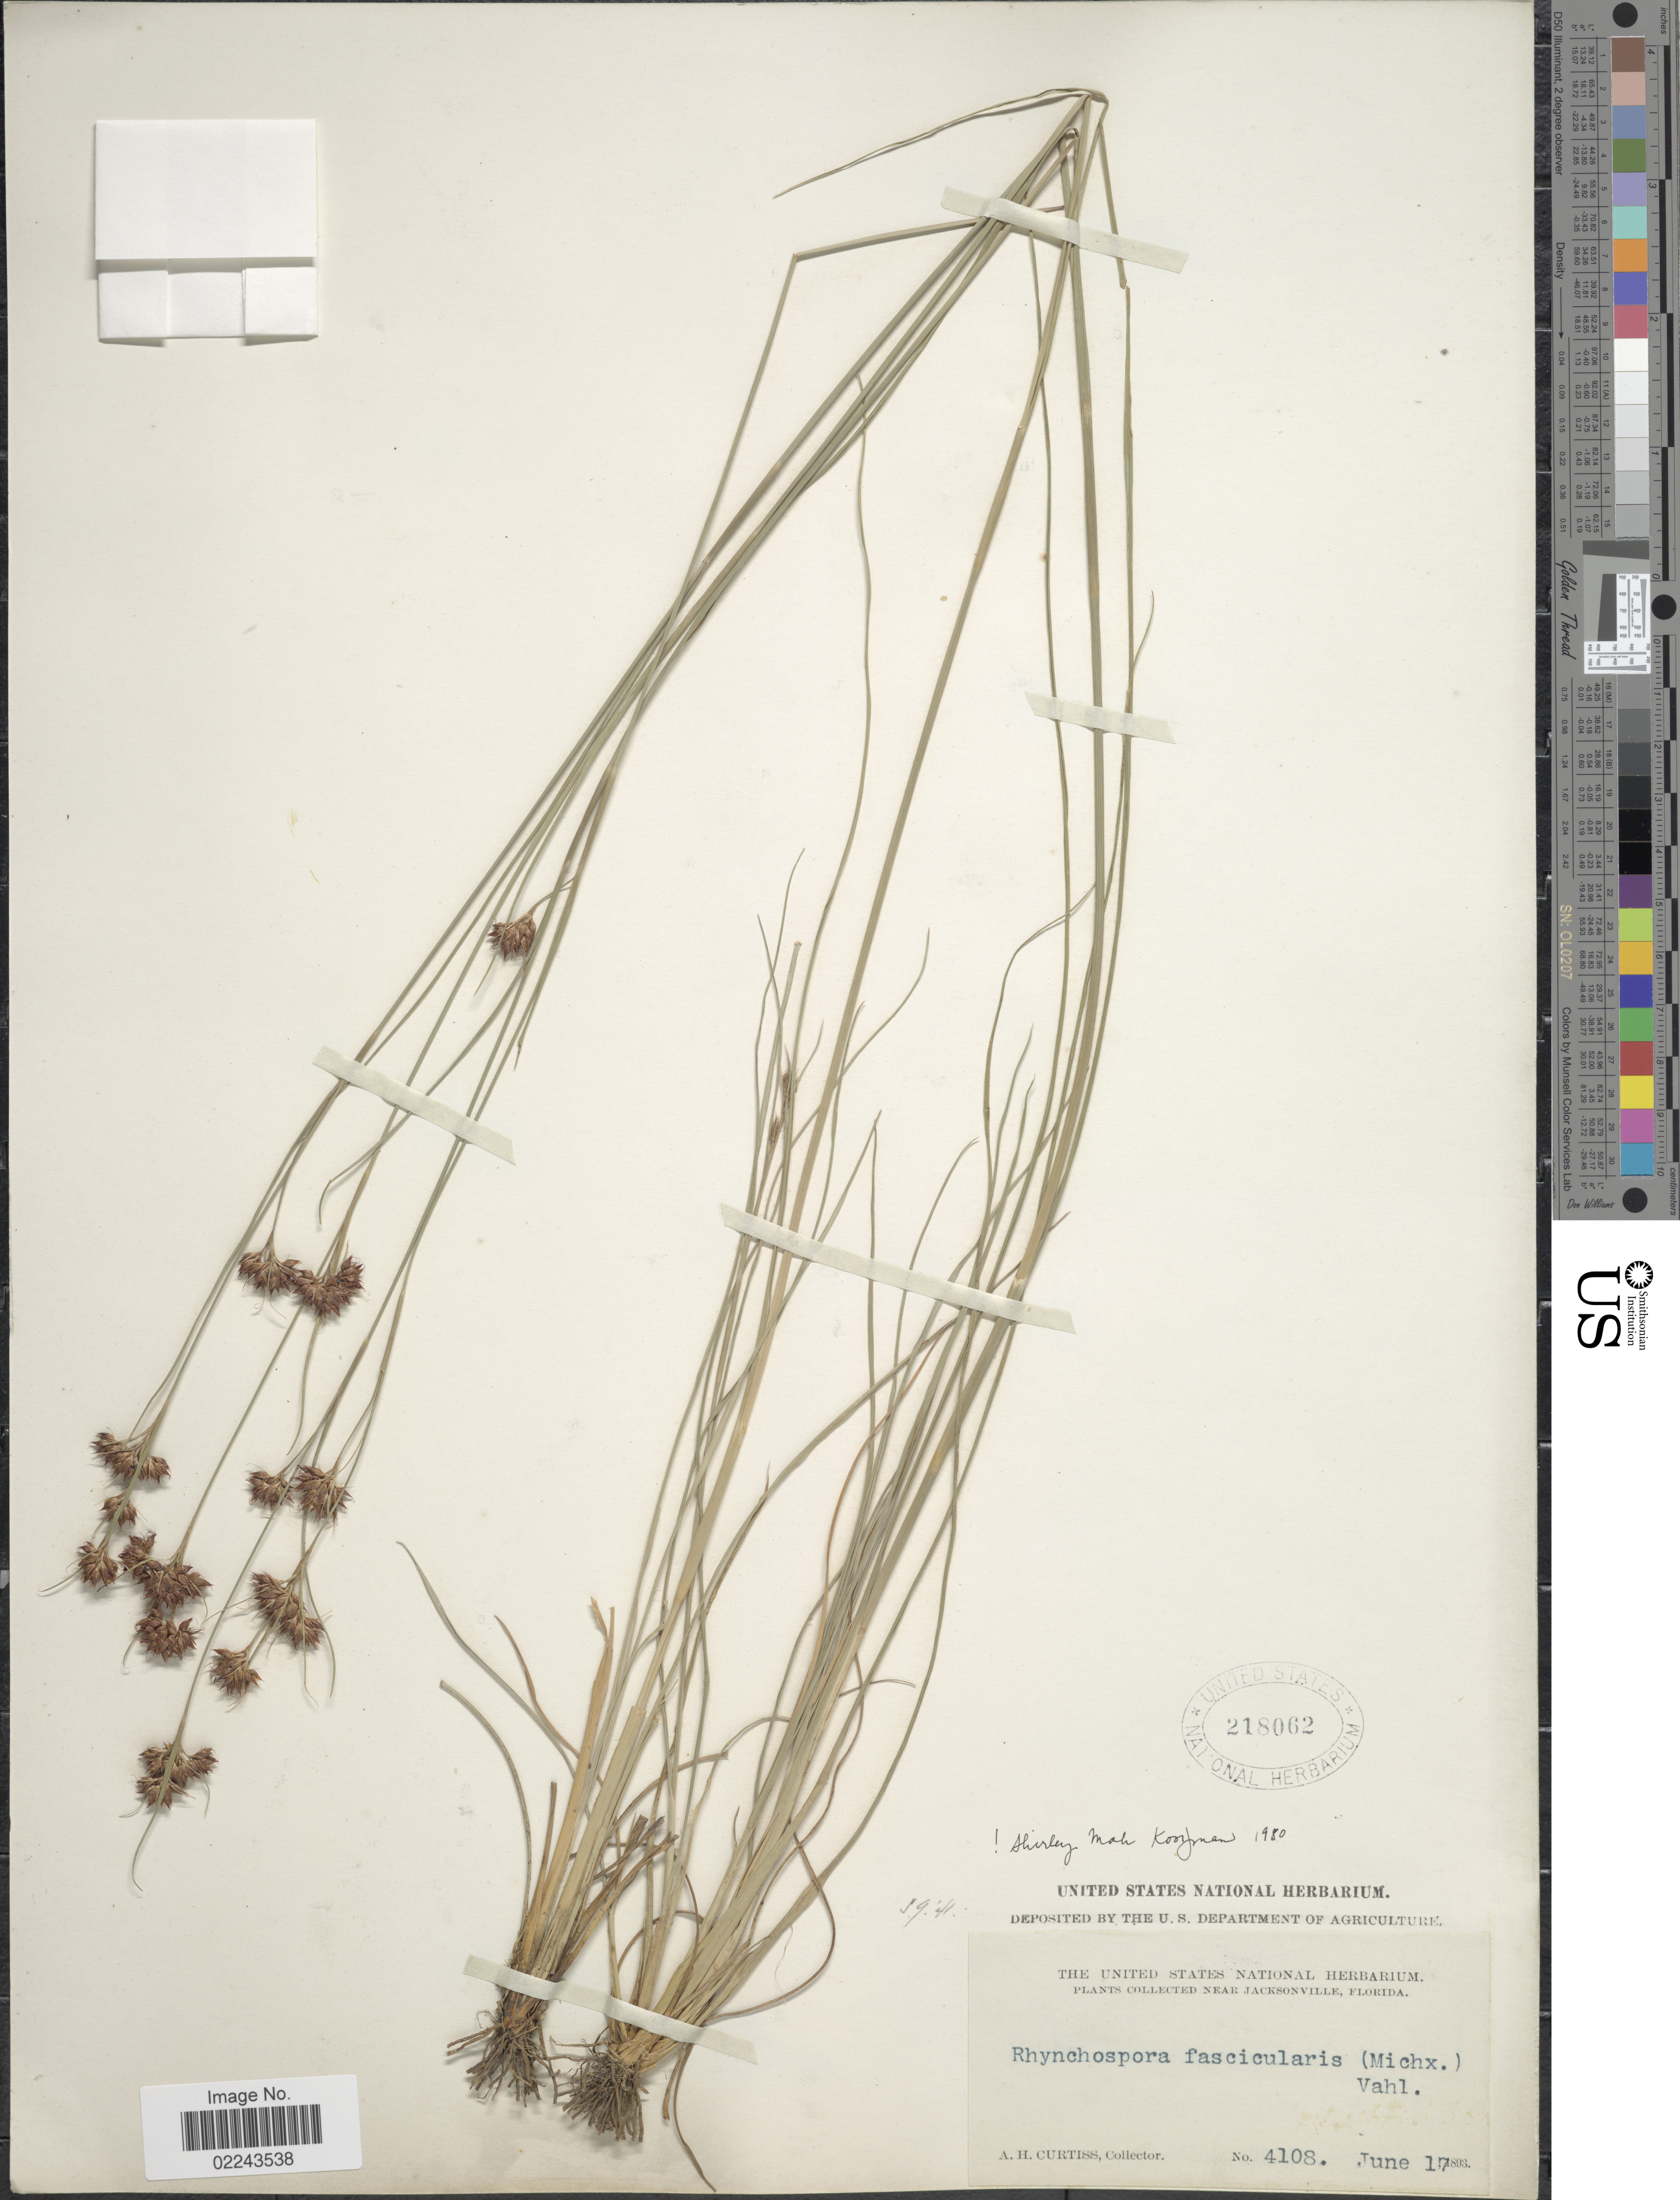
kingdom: Plantae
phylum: Tracheophyta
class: Liliopsida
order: Poales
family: Cyperaceae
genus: Rhynchospora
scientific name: Rhynchospora fascicularis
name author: (Michx.) Vahl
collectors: A. H. Curtiss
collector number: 4108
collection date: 1893-06-17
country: United States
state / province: Florida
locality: Near Jacksonville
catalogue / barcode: US 218062